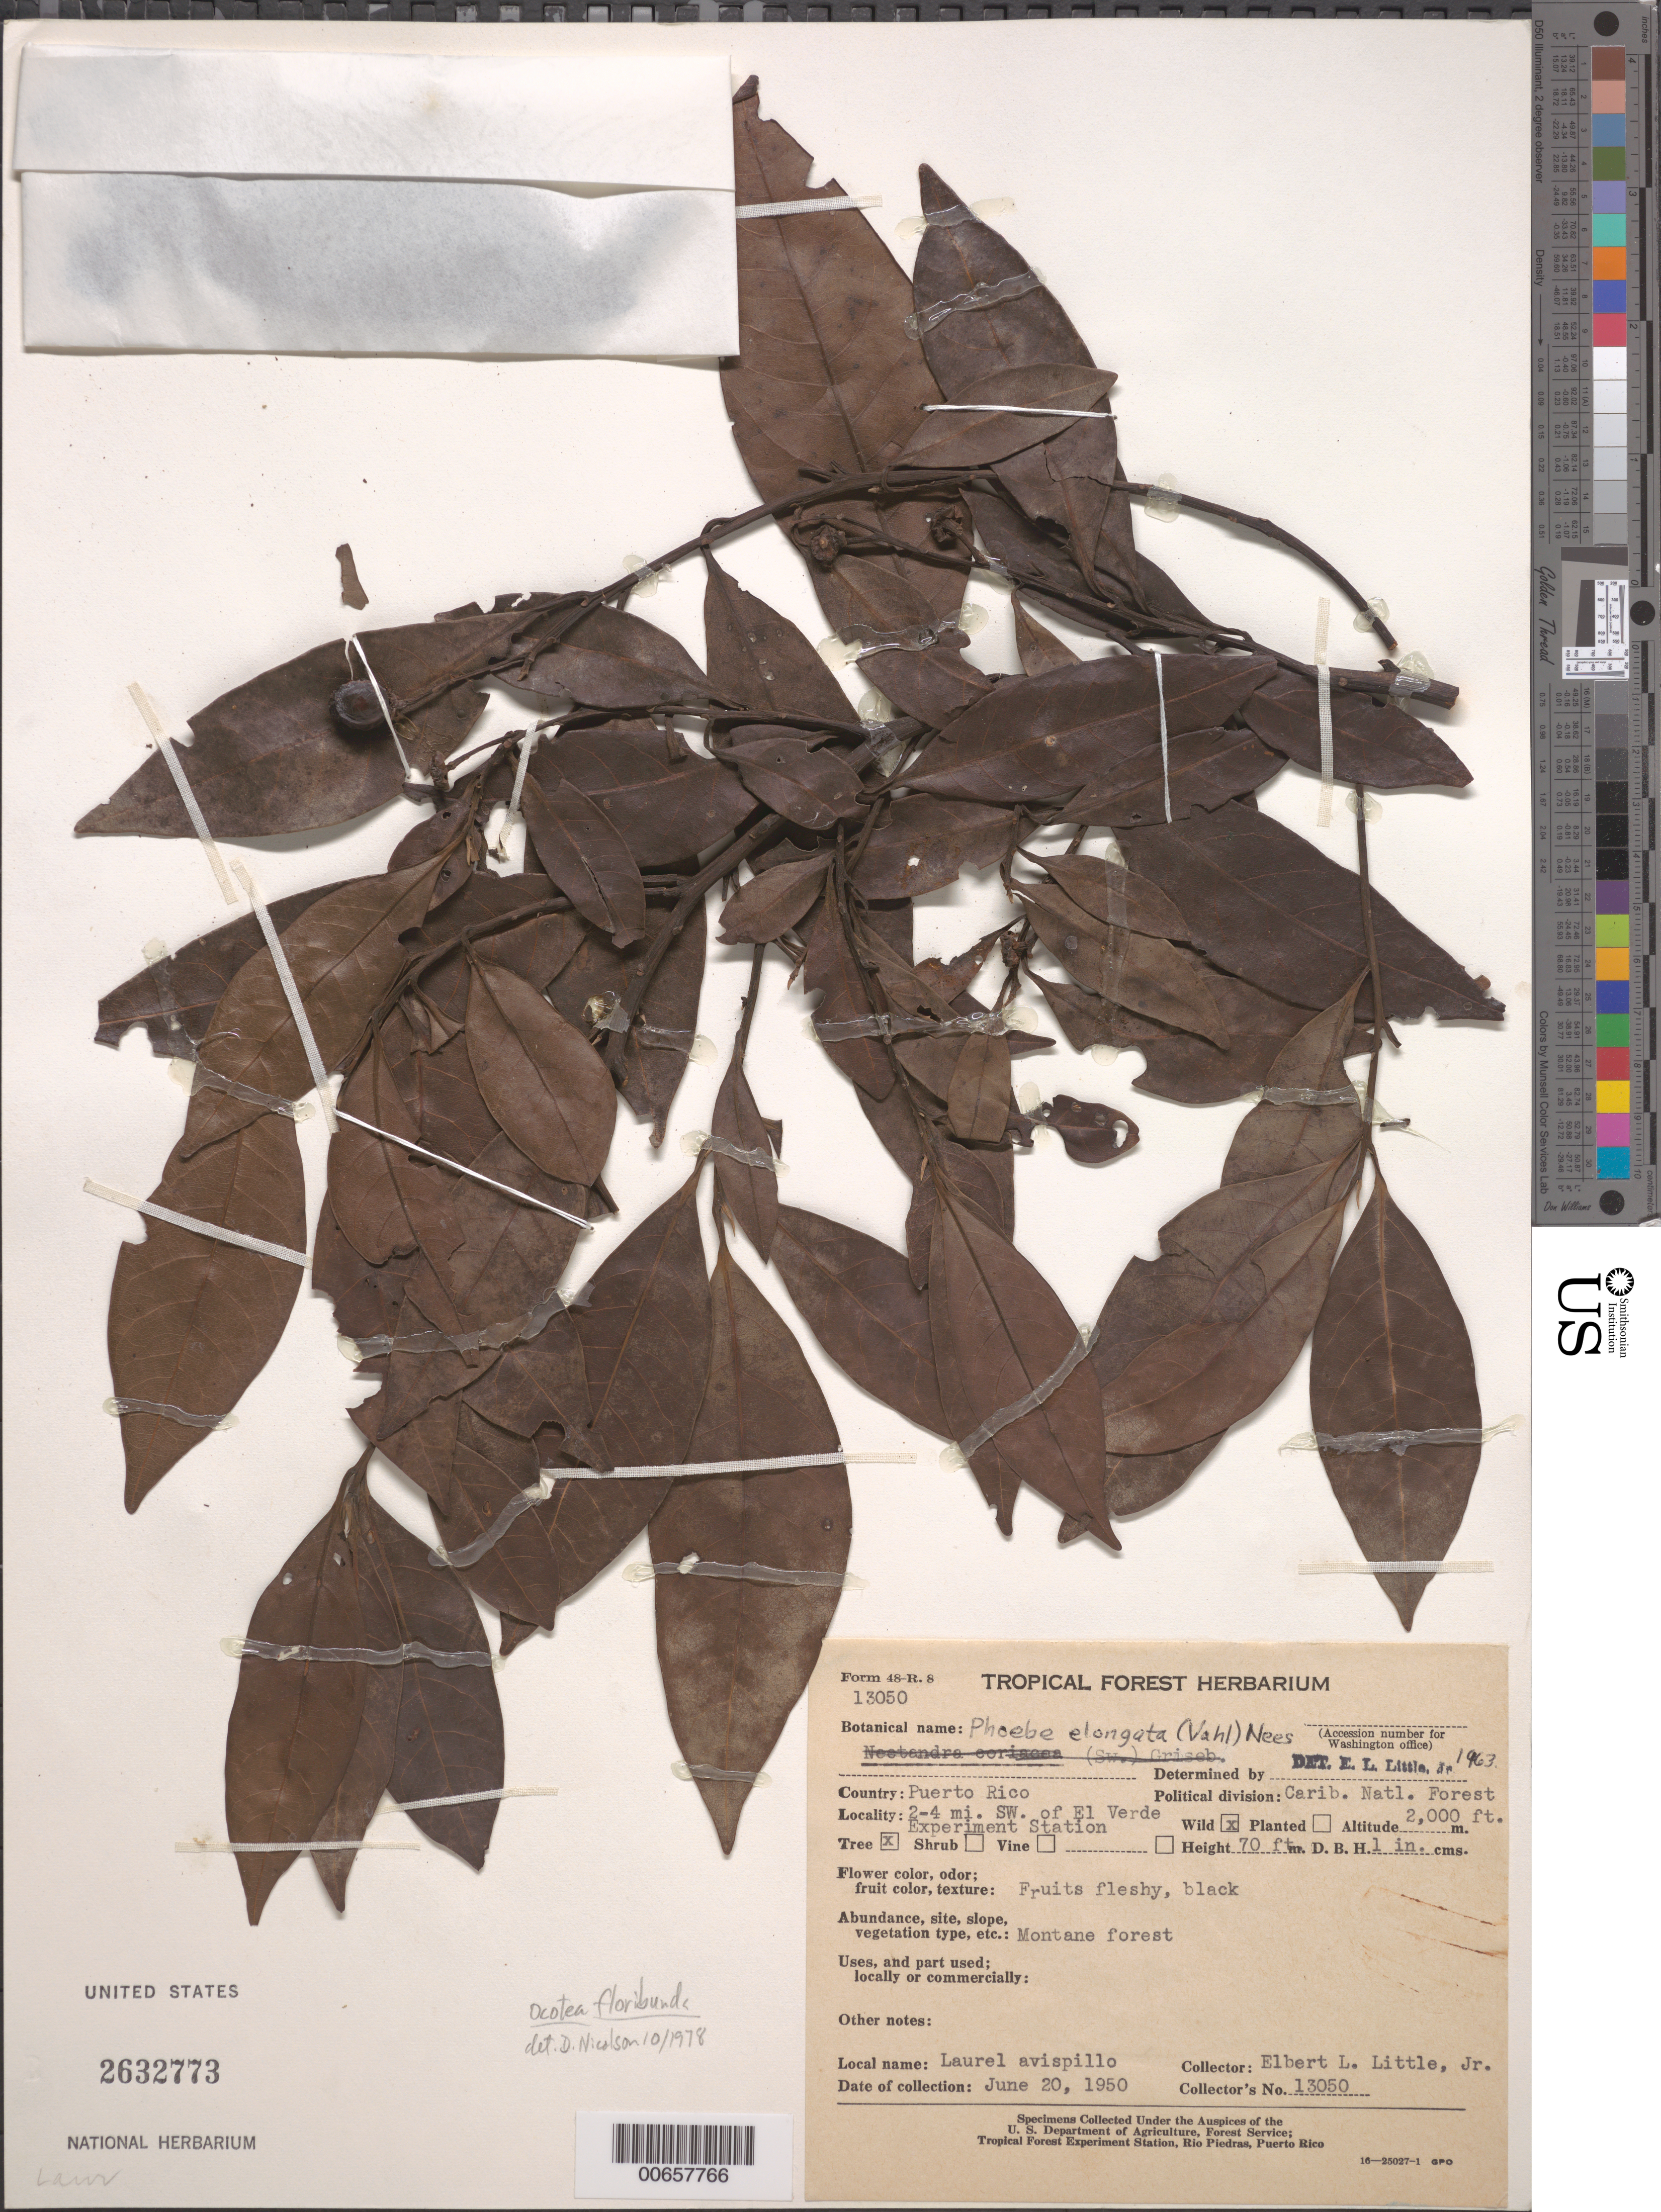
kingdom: Plantae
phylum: Tracheophyta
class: Magnoliopsida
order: Laurales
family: Lauraceae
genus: Ocotea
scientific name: Ocotea floribunda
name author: (Sw.) Mez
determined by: Nicolson, Dan H.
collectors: E. L. Little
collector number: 13050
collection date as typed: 20 Jun 1950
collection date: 1950-06-20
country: Puerto Rico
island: Greater Antilles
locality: Carib. Natl. Forest, 2-4 mi SW of El Verde Exp. Station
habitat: Montane forest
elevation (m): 610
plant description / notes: Common name: Laurel avispillo; Common name language: Spanish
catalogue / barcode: US 2632773